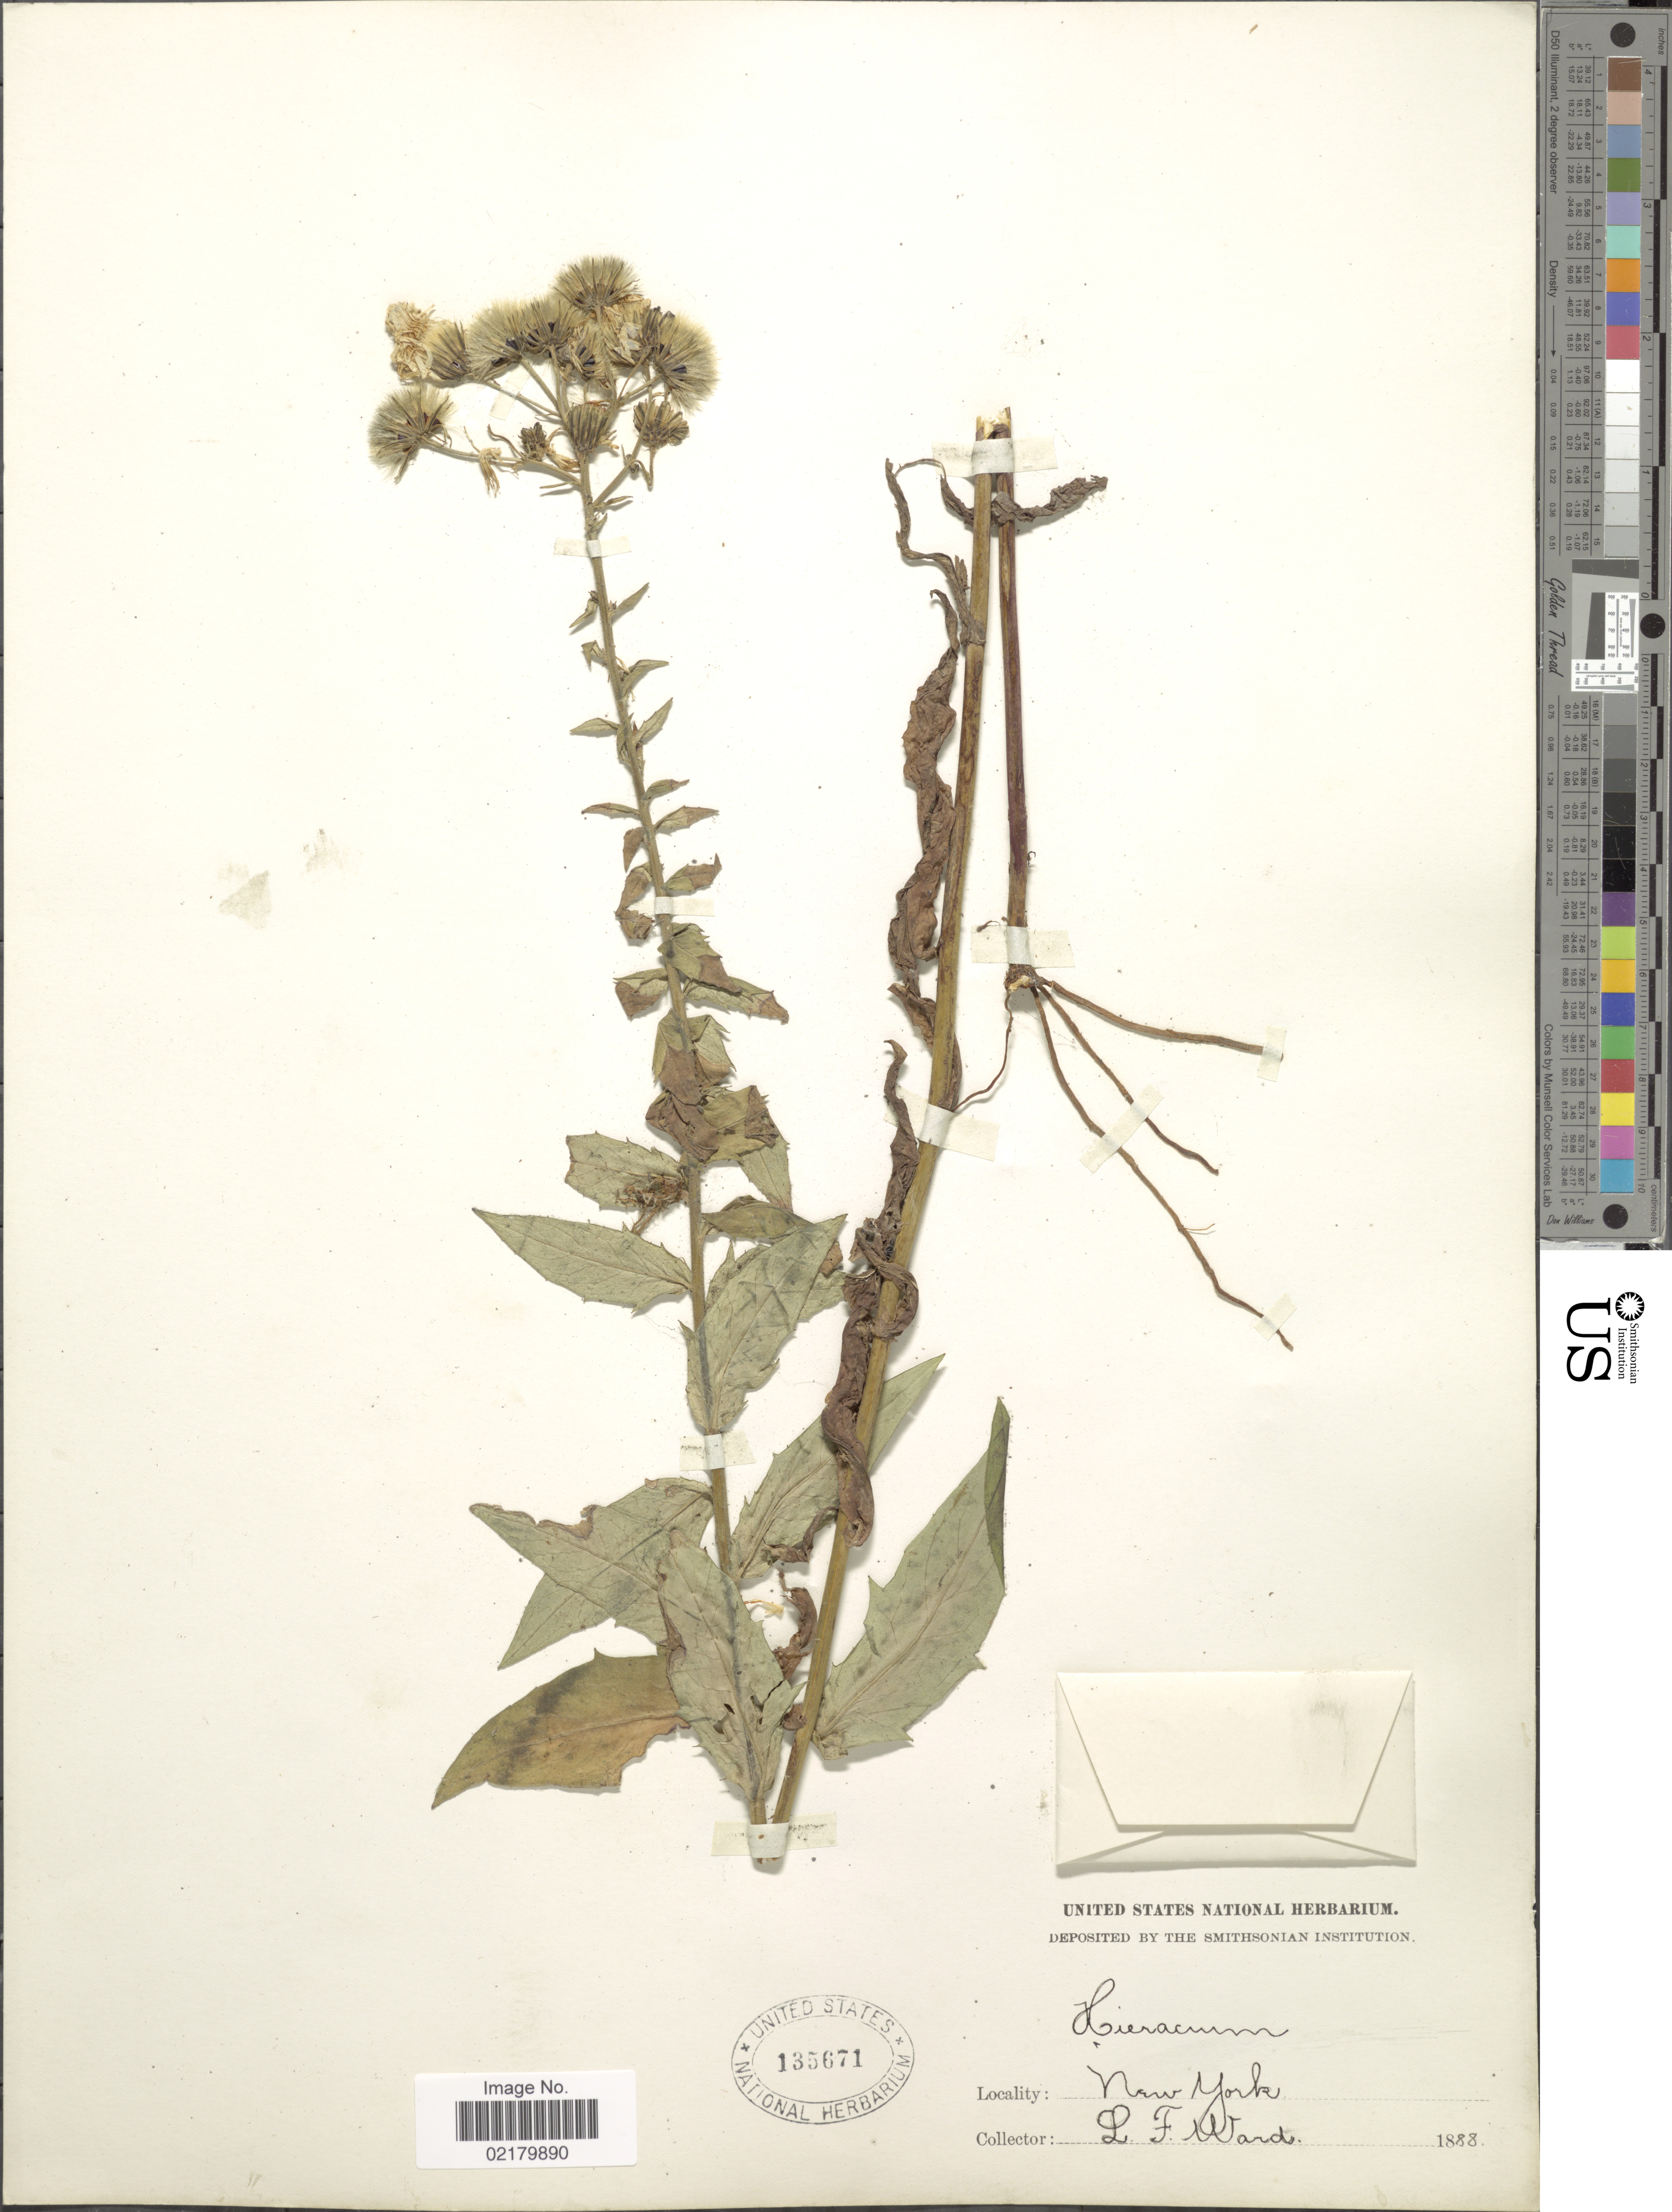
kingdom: Plantae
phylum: Tracheophyta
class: Magnoliopsida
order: Asterales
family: Asteraceae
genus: Hieracium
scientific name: Hieracium canadense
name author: Michx.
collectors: L. Ward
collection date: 1888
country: United States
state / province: New York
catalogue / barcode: US 135671